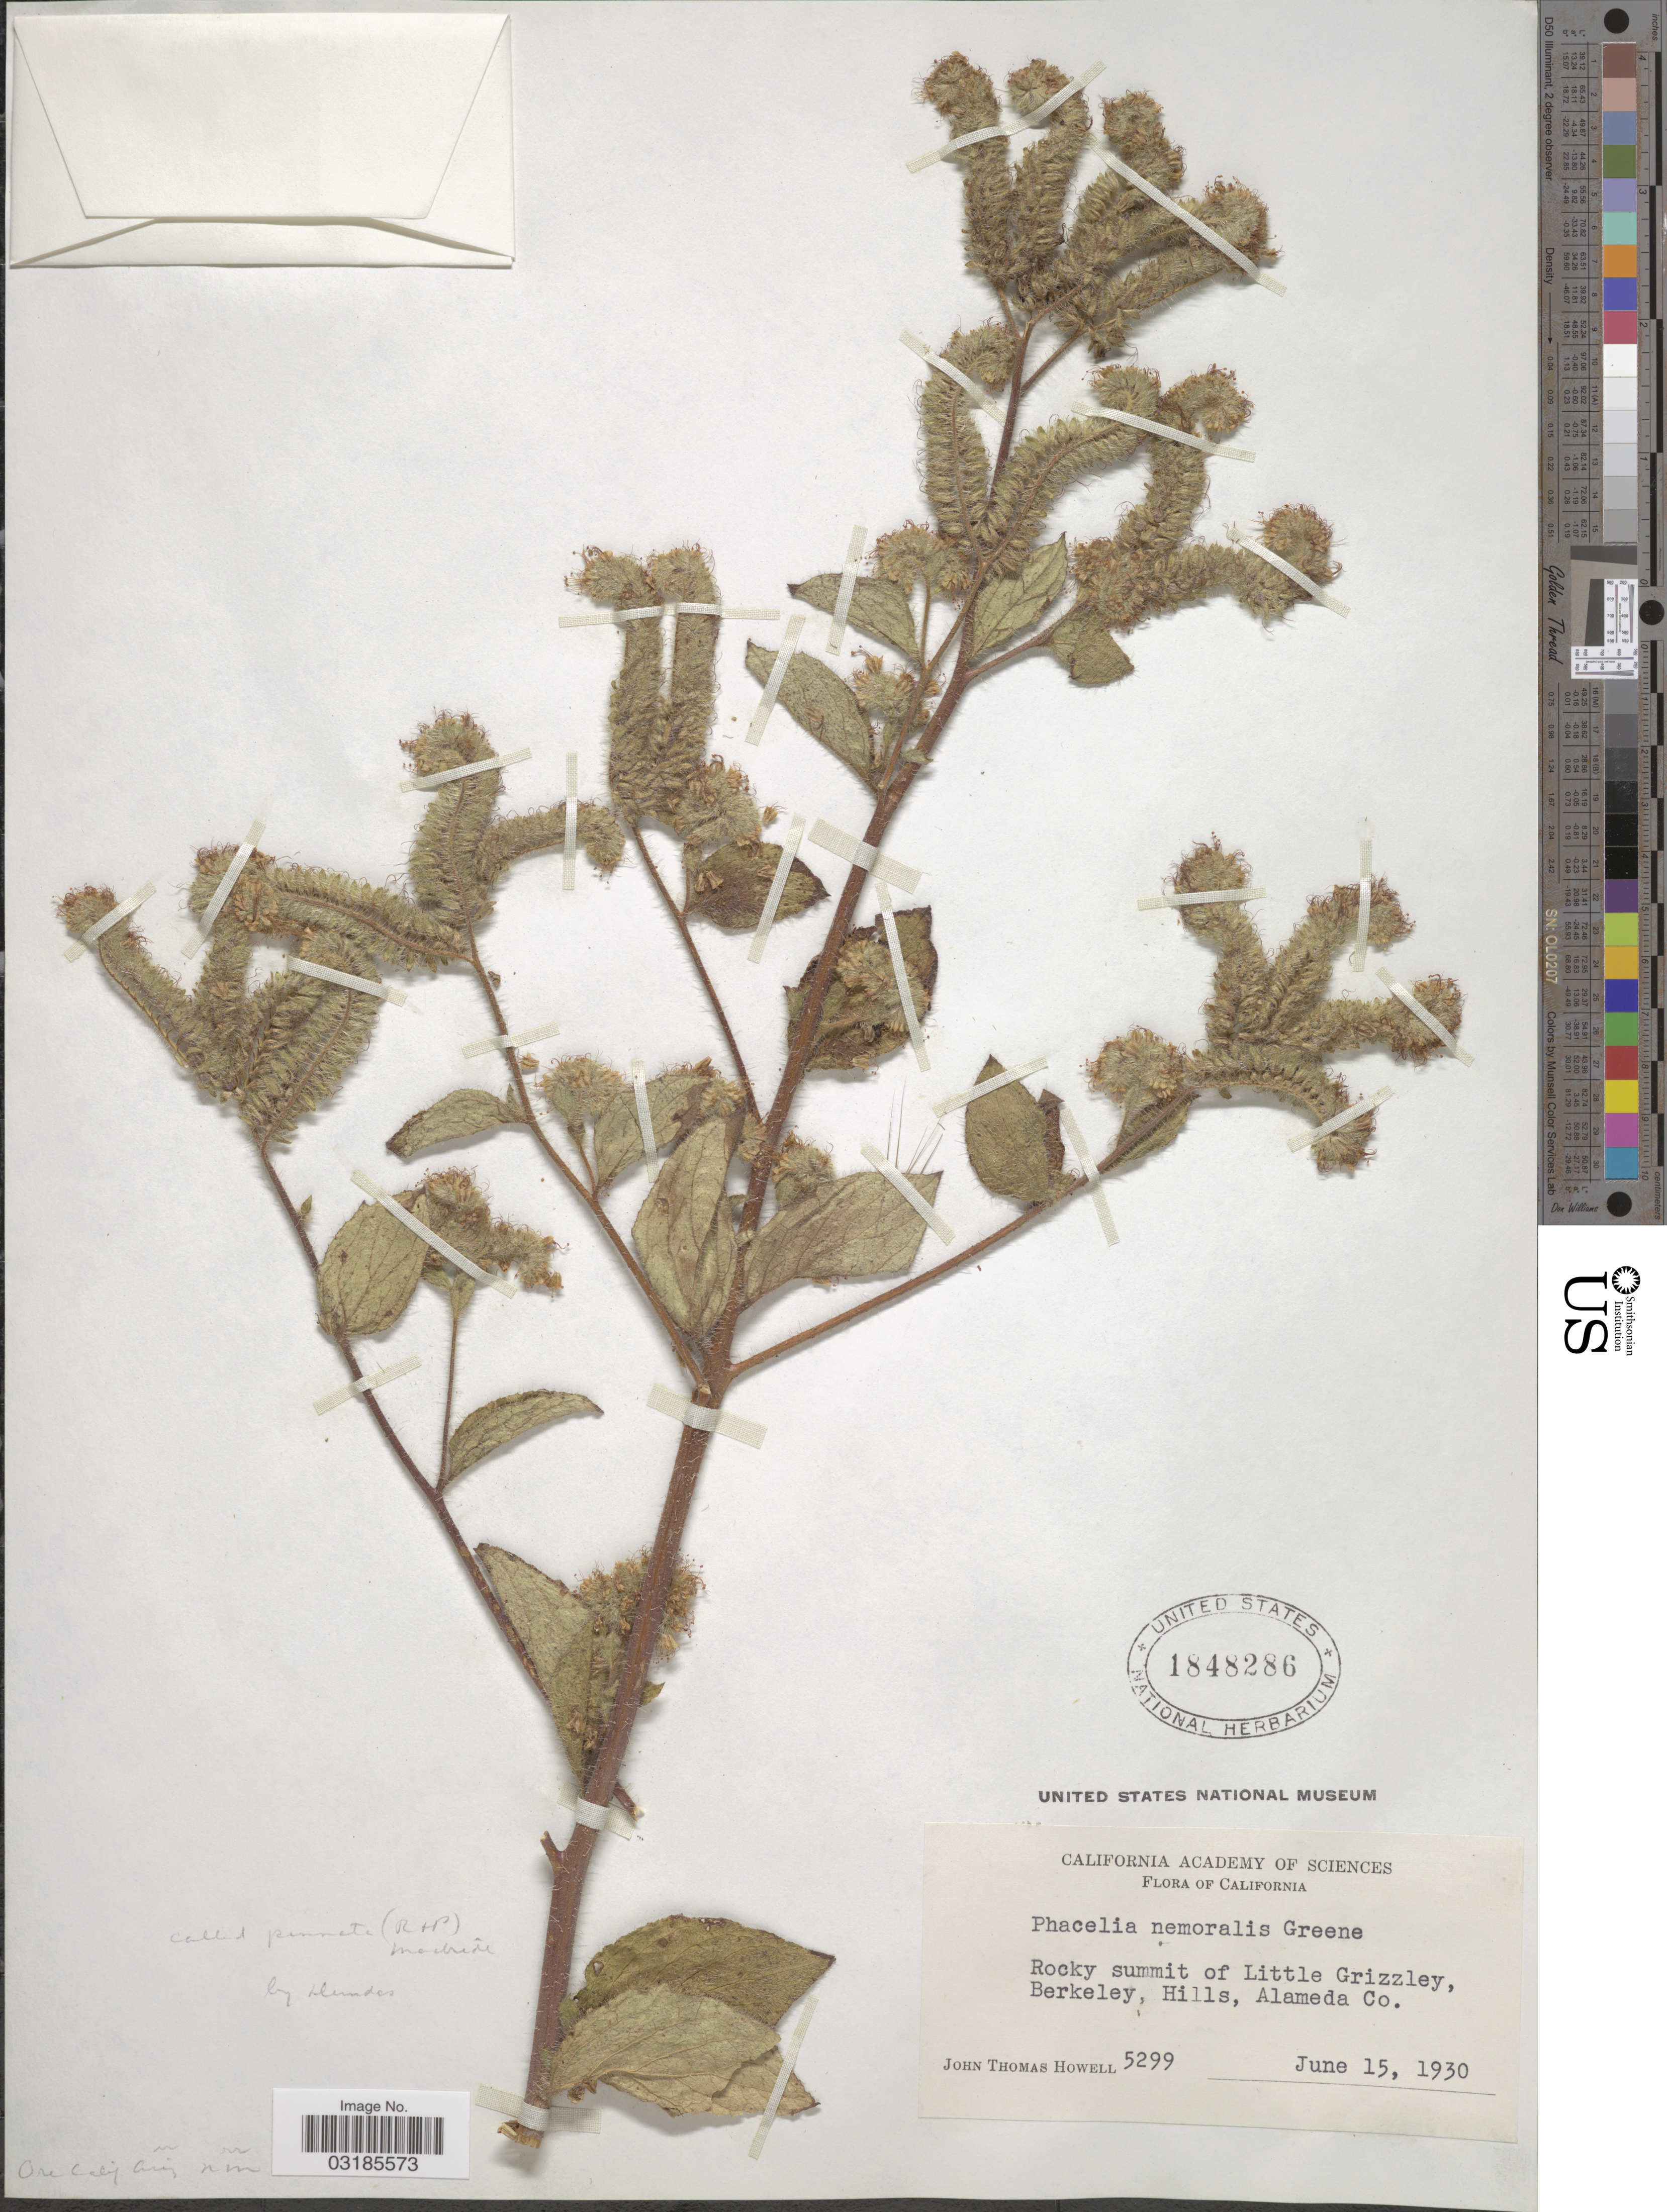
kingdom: Plantae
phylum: Tracheophyta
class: Magnoliopsida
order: Boraginales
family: Hydrophyllaceae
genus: Phacelia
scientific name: Phacelia nemoralis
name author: S.W. Greene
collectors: J. T. Howell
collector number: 5299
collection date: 1930-06-15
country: United States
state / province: California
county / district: Alameda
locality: Rocky summit of Little Grizzley, Berkeley Hills, Alameda Co.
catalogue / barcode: US 1848286